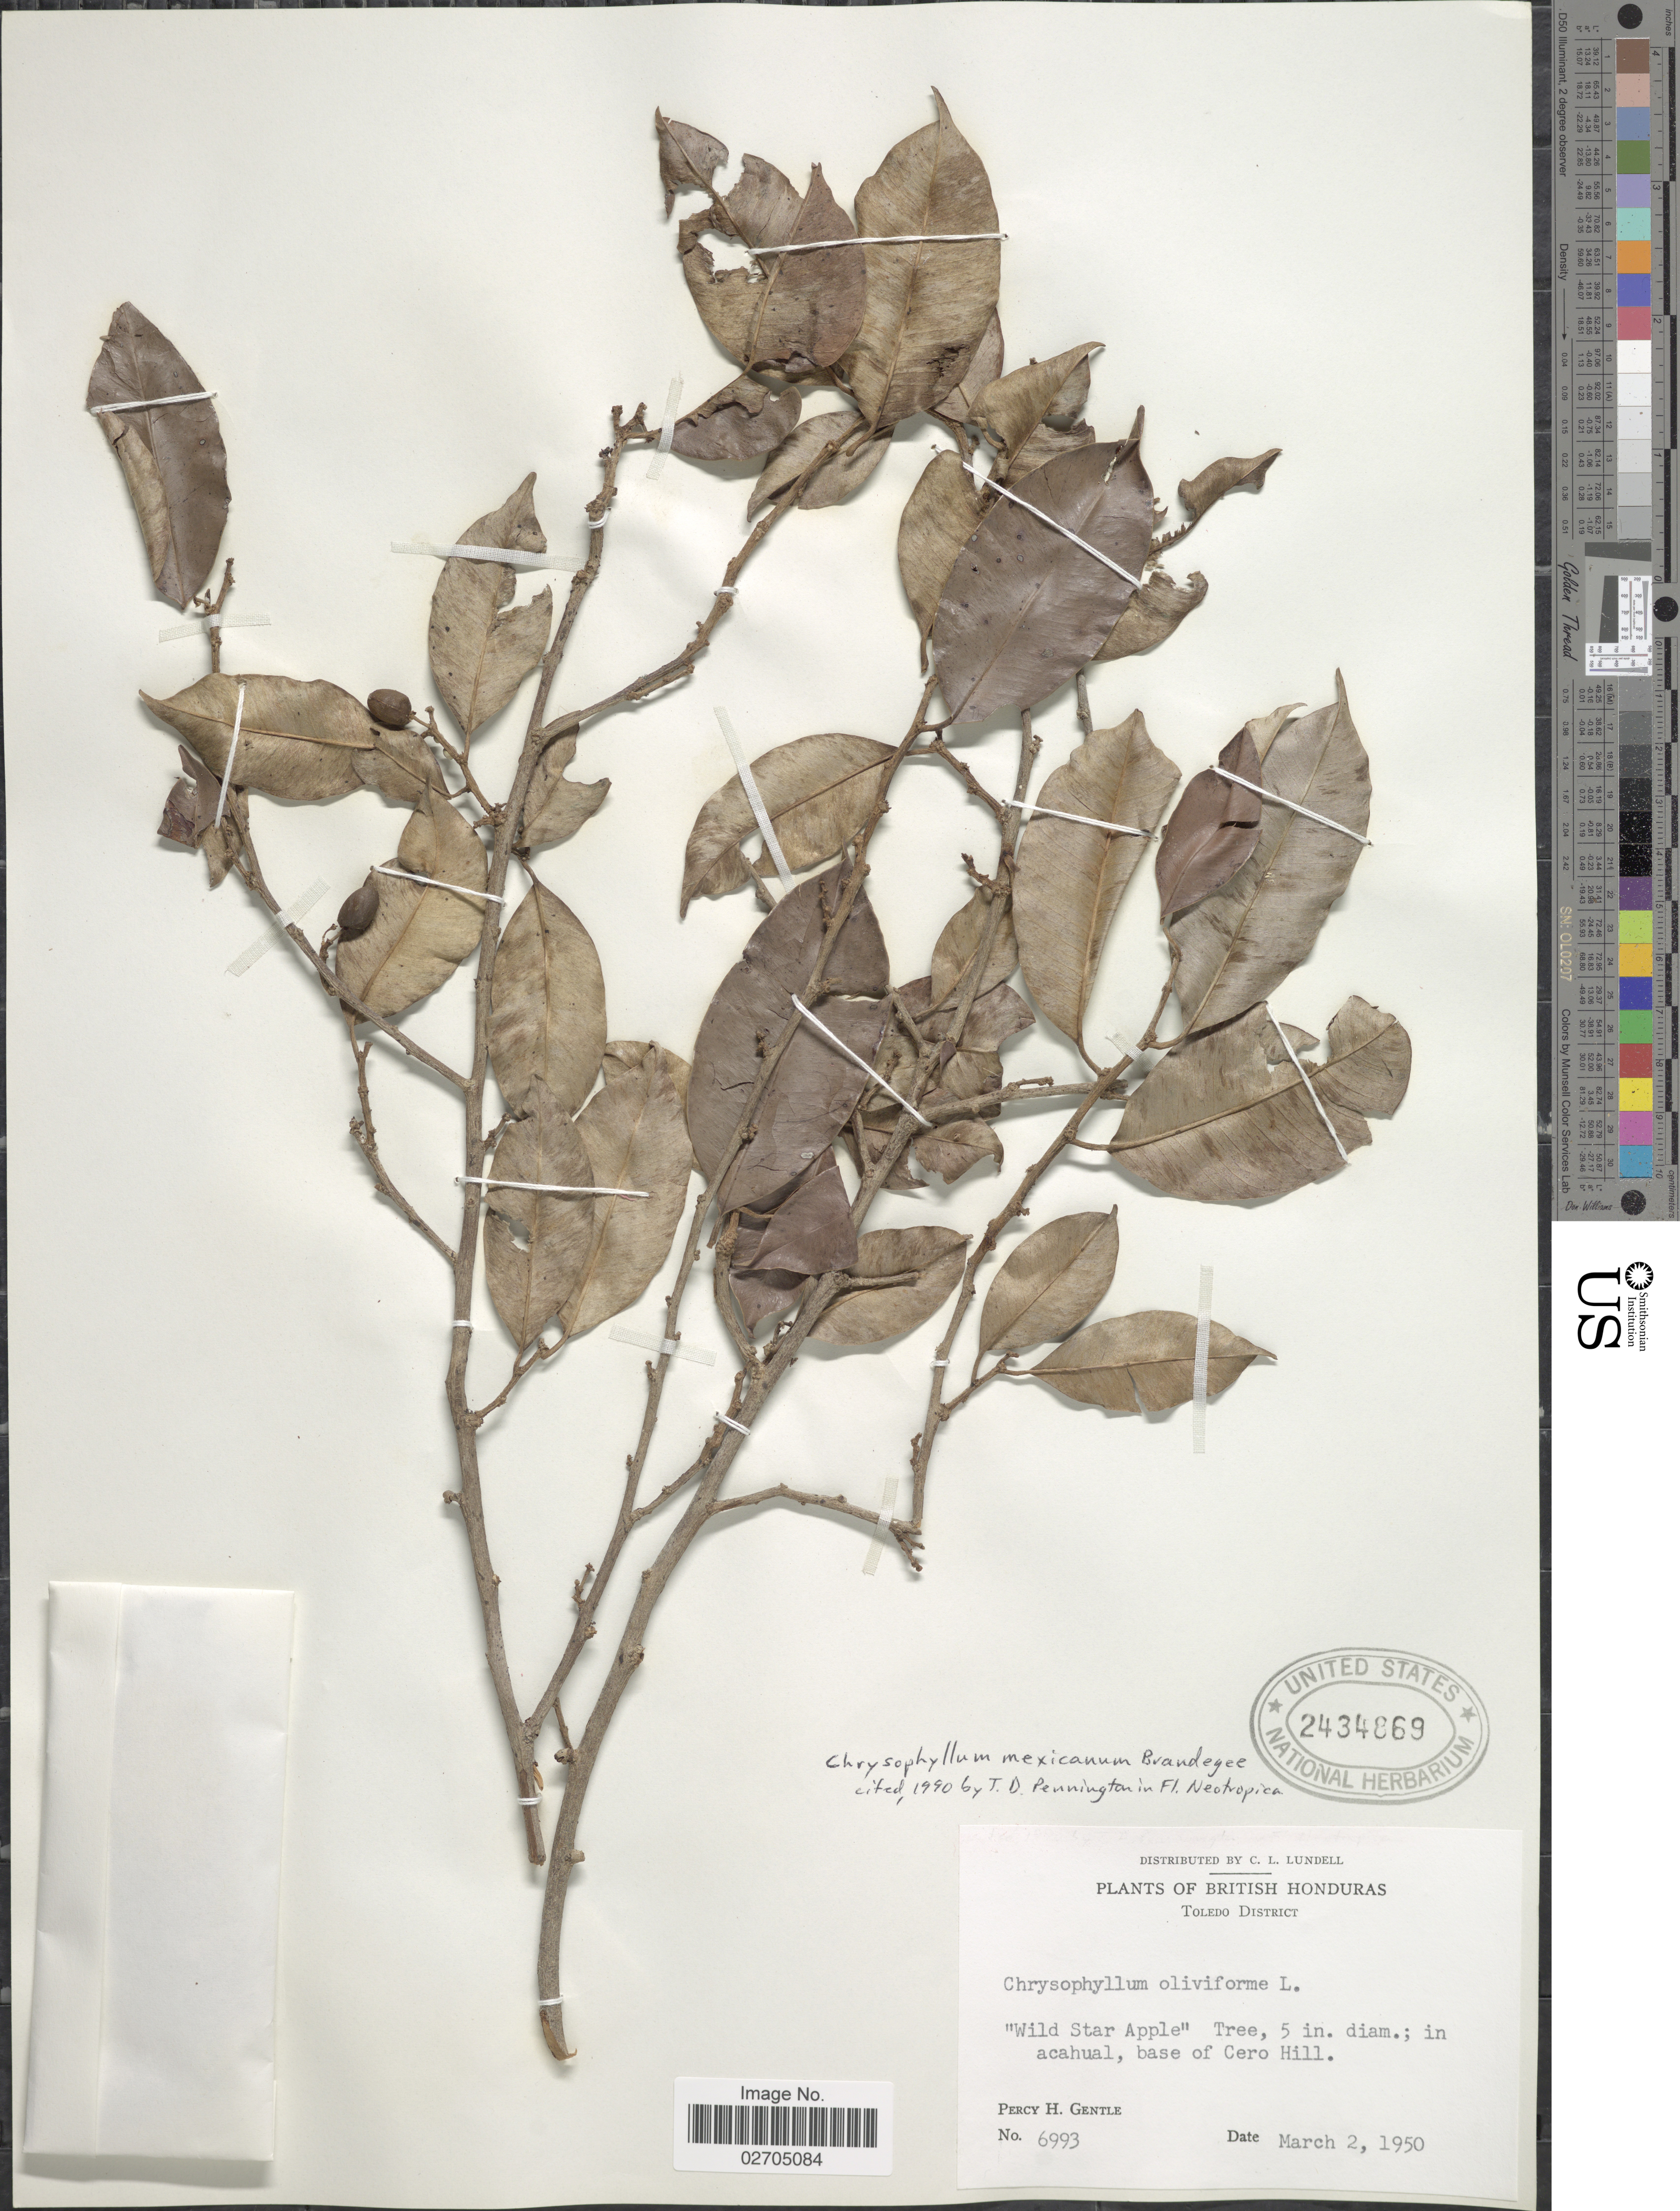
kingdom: Plantae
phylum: Tracheophyta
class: Magnoliopsida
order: Ericales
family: Sapotaceae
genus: Chrysophyllum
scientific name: Chrysophyllum mexicanum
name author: Brandegee ex Standl.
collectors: P. H. Gentle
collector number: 6993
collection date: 1950-03-02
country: Belize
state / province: Toledo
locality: British Honduras, Toledo District, in acahual, base of Cero Hill.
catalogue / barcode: US 2434869